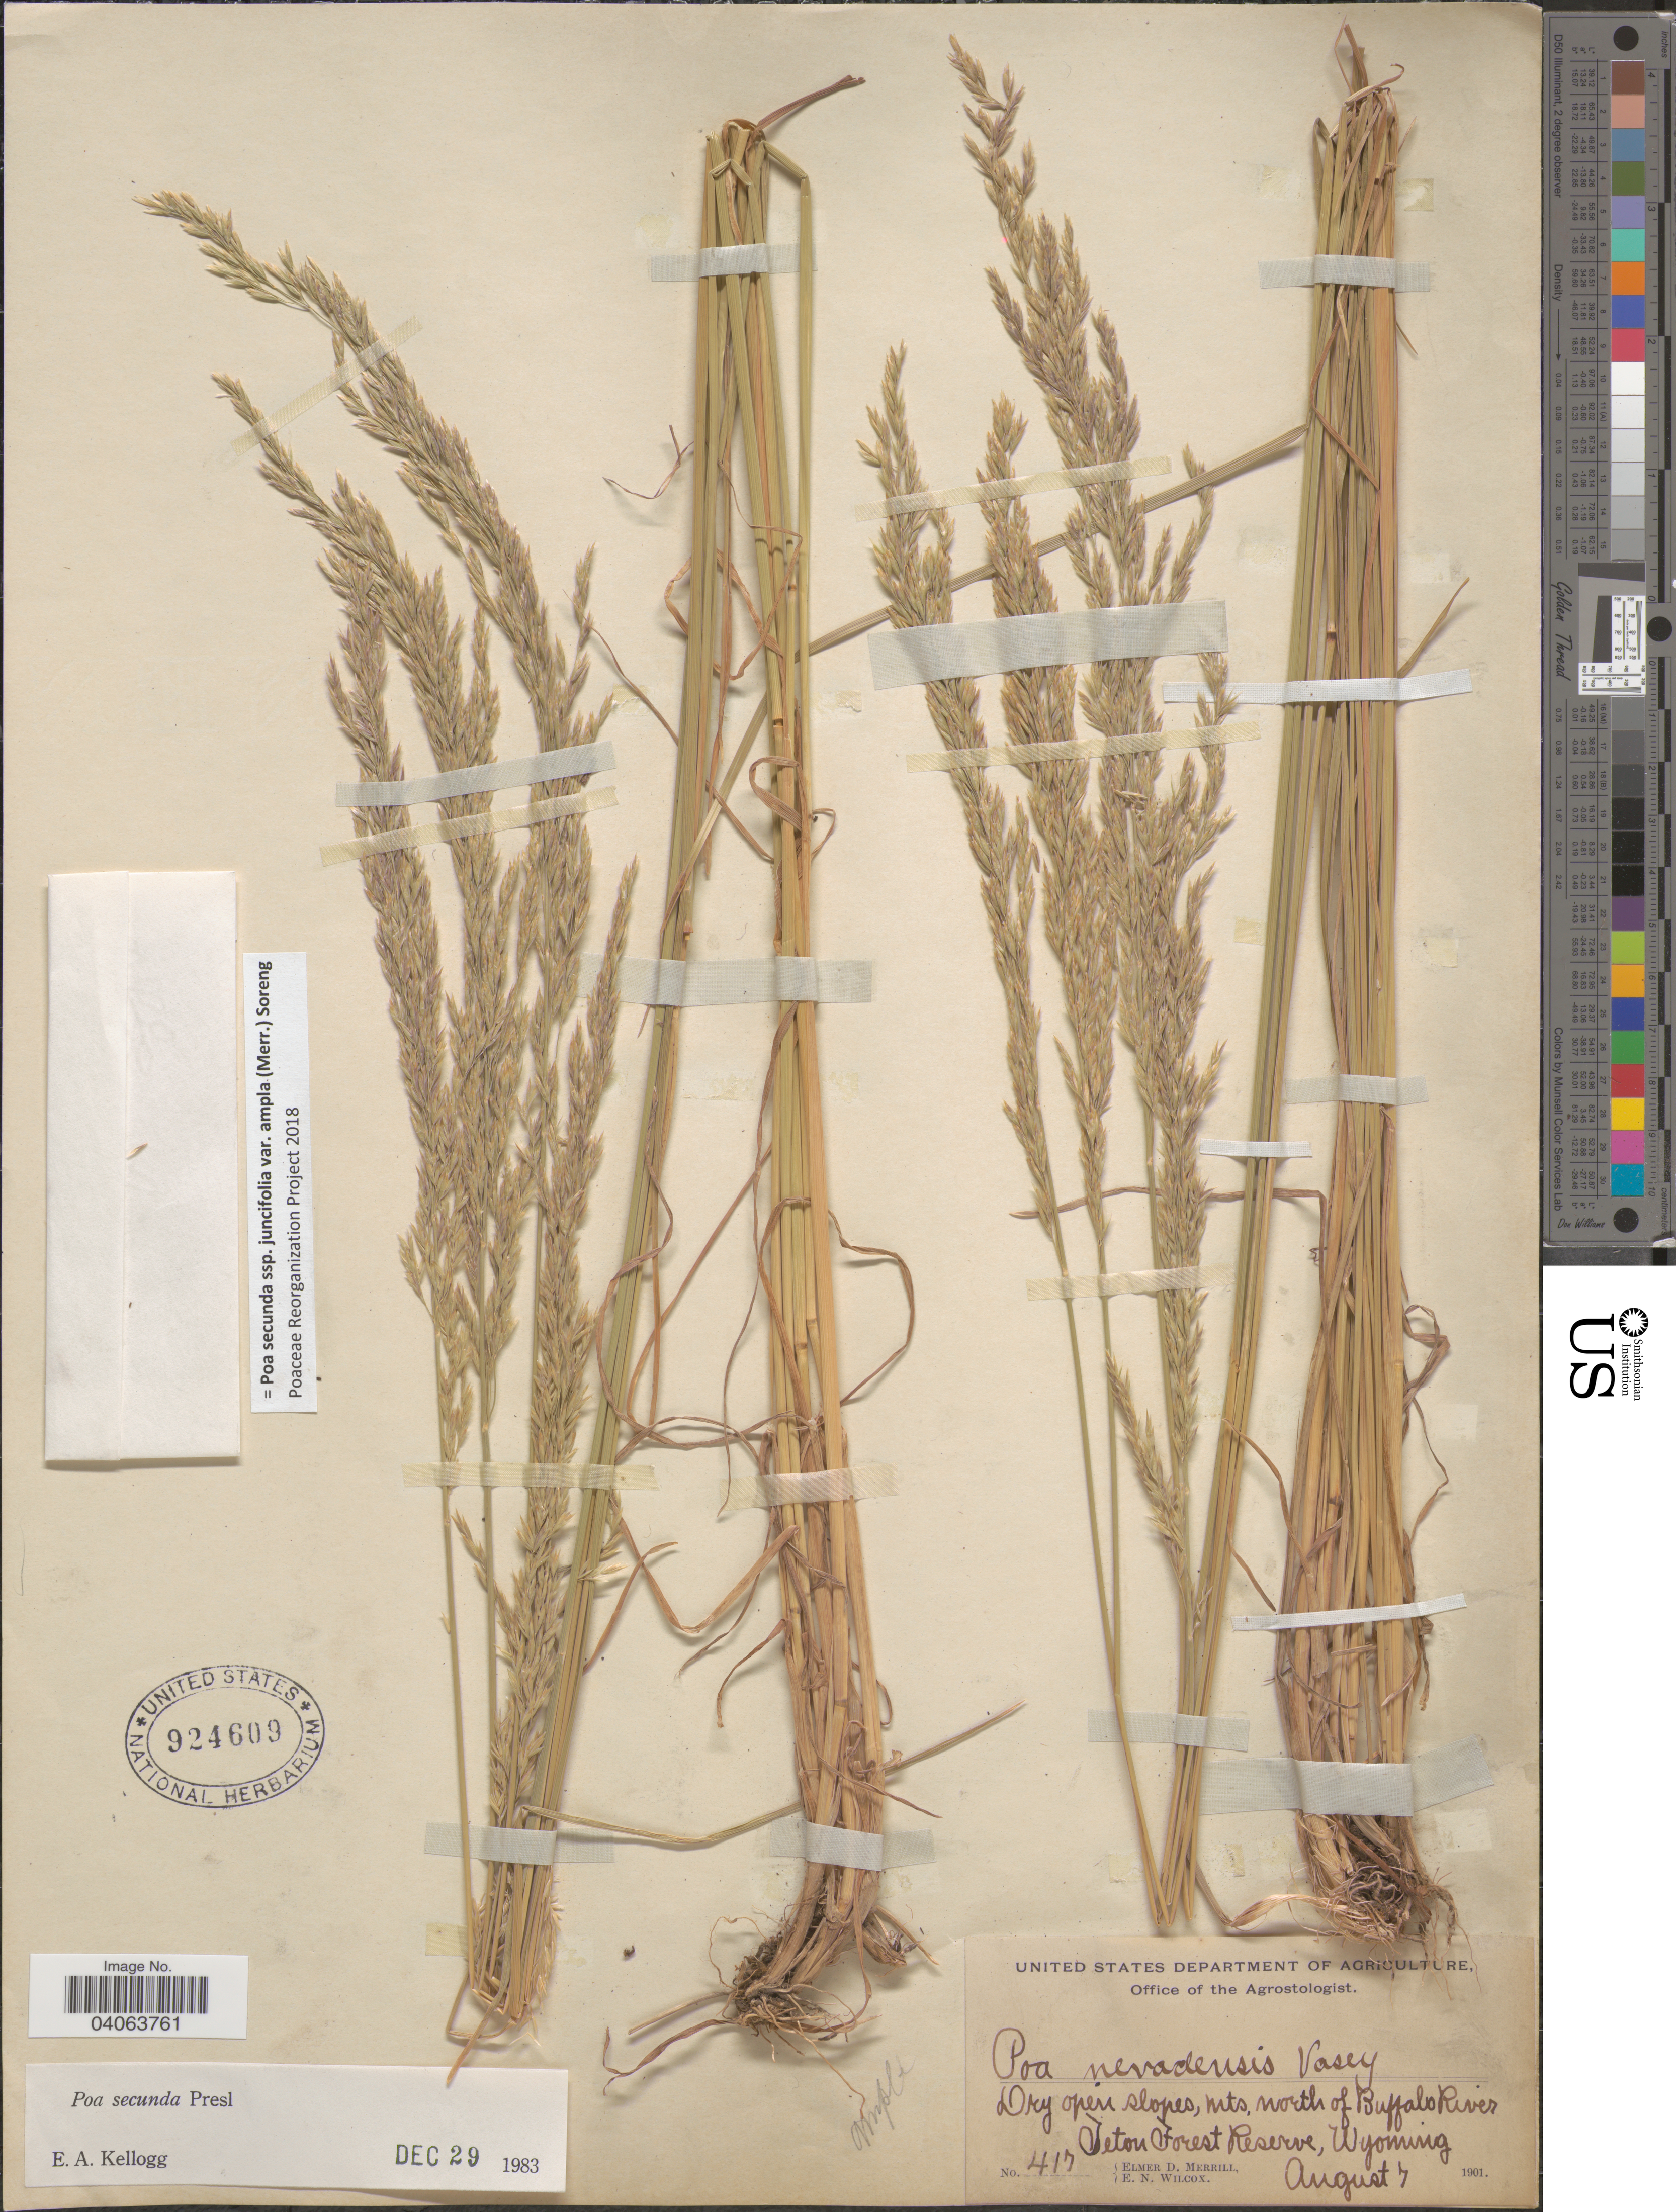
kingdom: Plantae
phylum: Tracheophyta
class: Liliopsida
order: Poales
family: Poaceae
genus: Poa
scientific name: Poa secunda subsp. juncifolia var. ampla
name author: (Merr.) Soreng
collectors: E. D. Merrill & E. Wilcox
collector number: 417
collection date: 1901-08-07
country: United States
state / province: Wyoming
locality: Dry open slopes, mts. north of Buffalo River. Teton Forest Reserve.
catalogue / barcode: US 924609